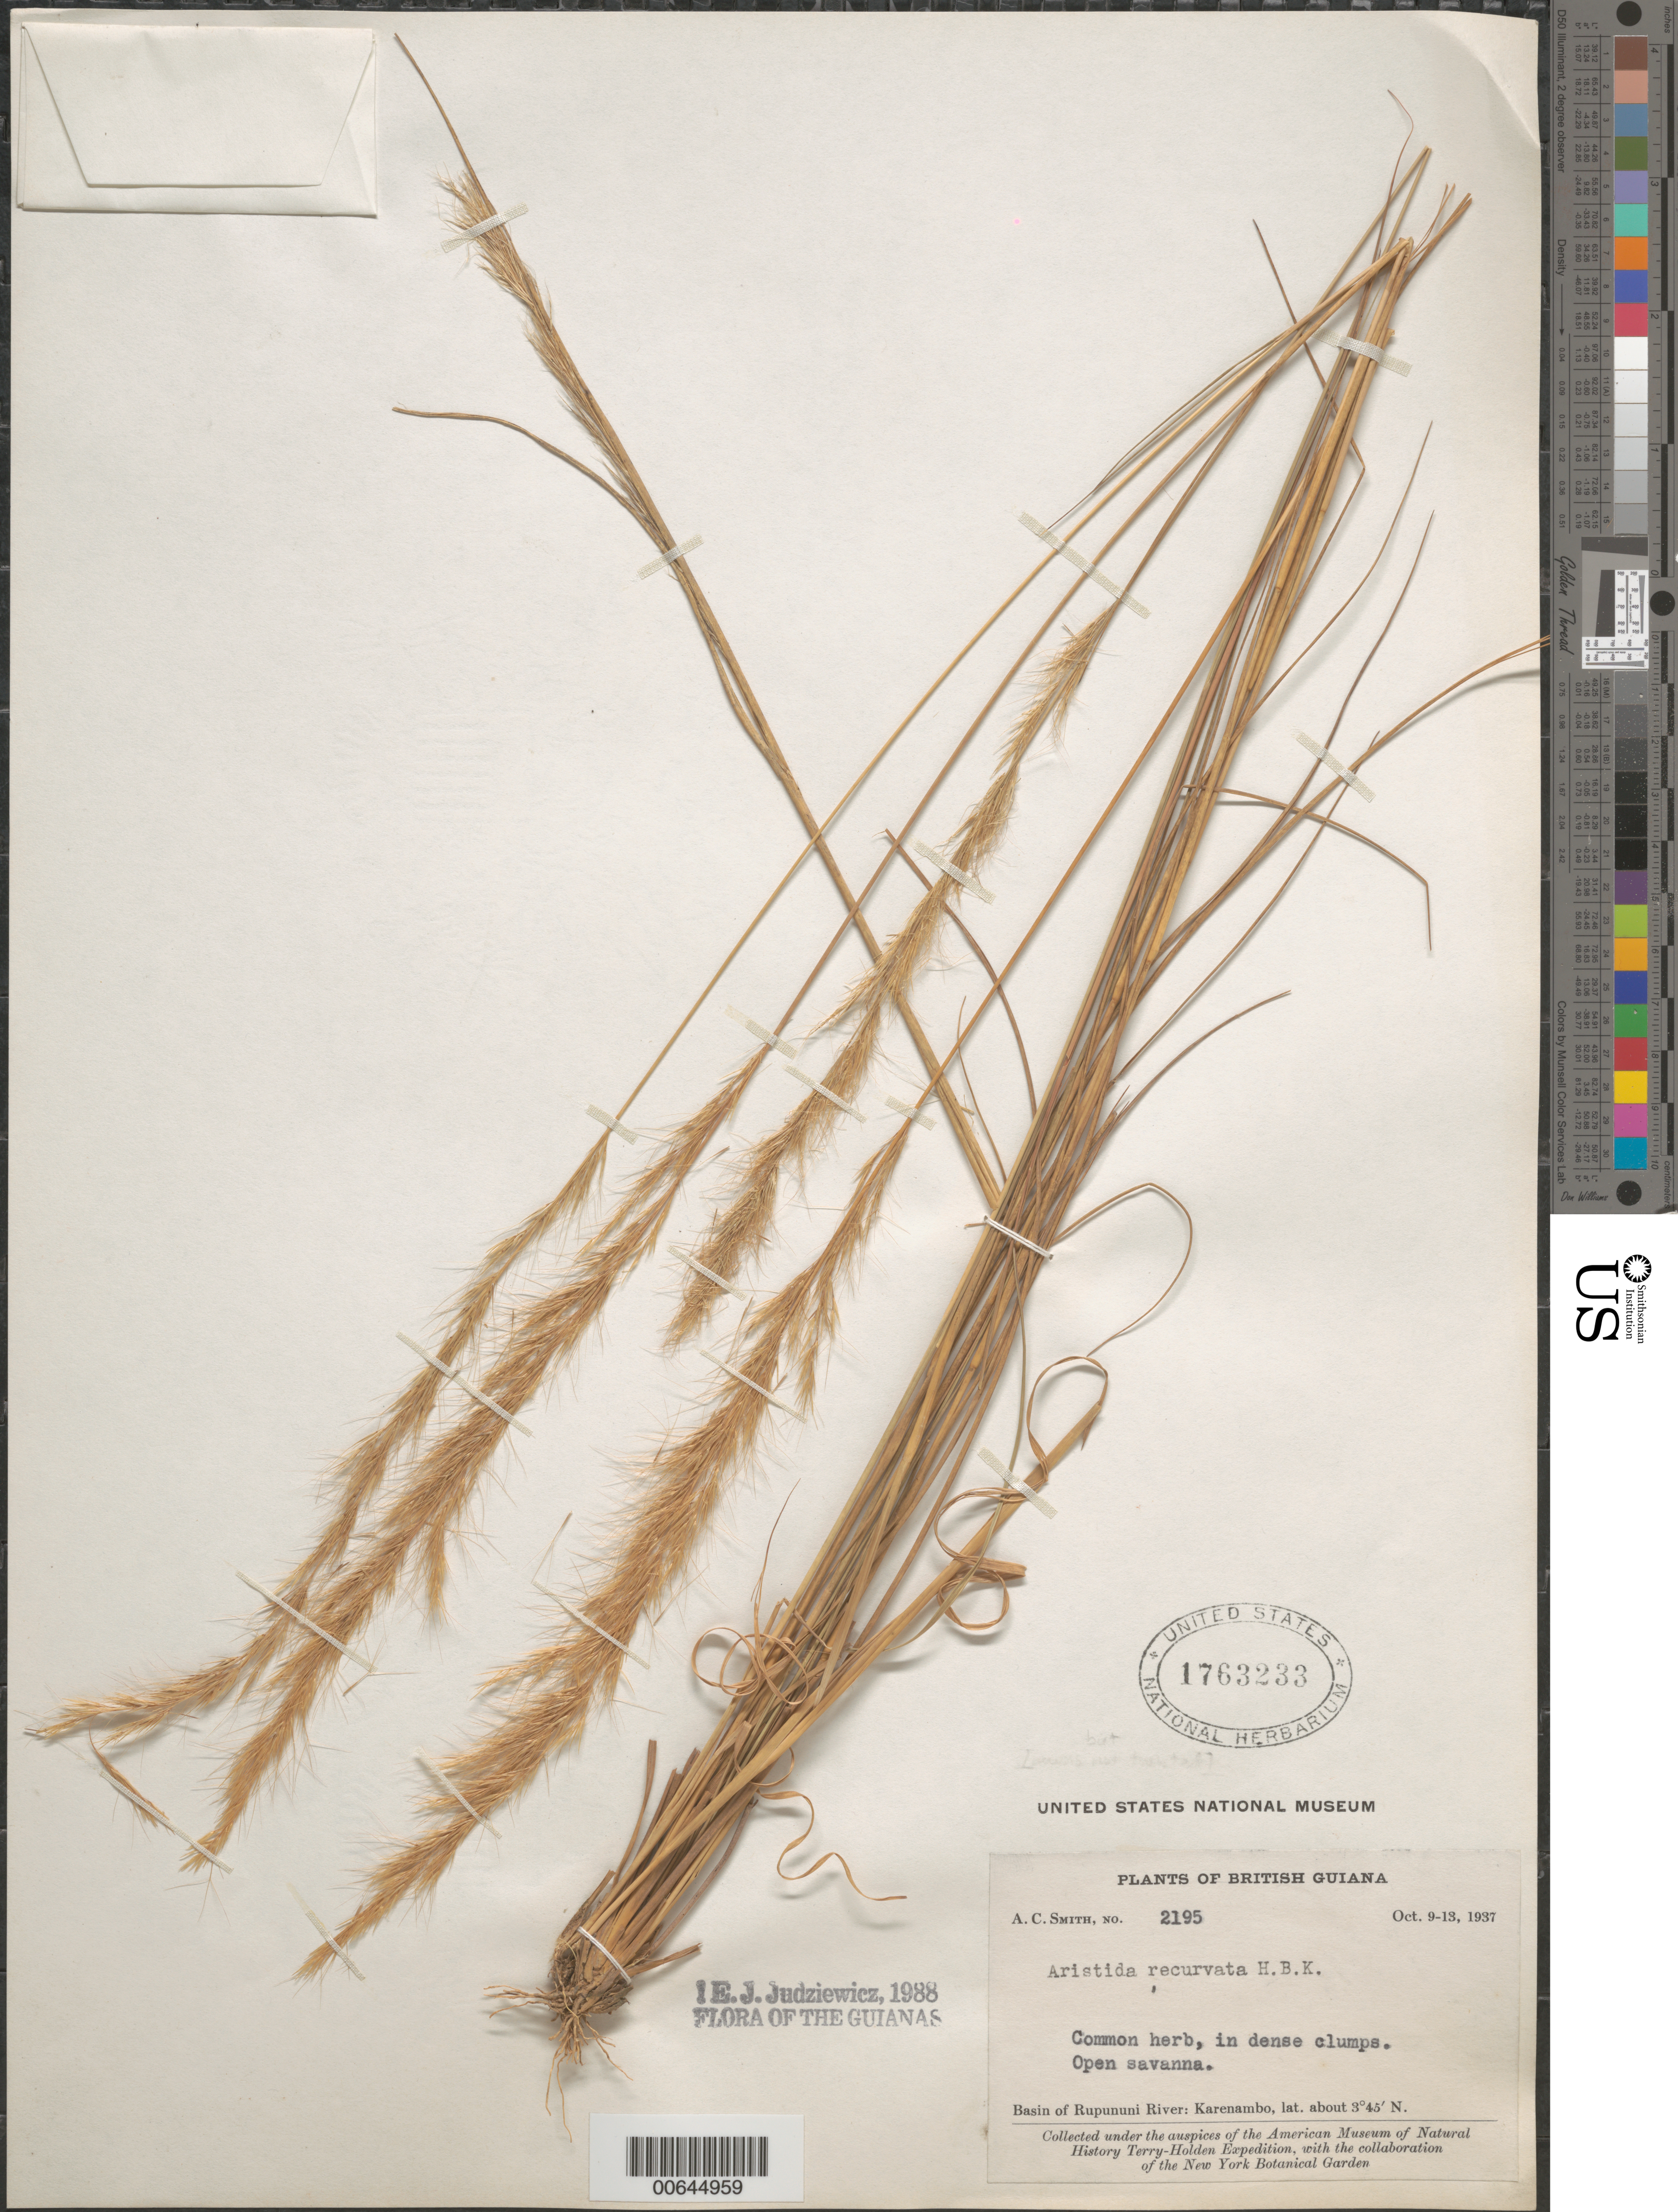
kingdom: Plantae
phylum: Tracheophyta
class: Liliopsida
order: Poales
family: Poaceae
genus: Aristida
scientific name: Aristida recurvata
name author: Kunth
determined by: Judziewicz, E. J.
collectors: A. C. Smith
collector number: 2195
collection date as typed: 9-Oct-37 to 13-Oct-37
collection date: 1937-10-09/1937-10-13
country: Guyana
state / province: U. Takutu-U. Essequibo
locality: Karanambo, Rupununi River basin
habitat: Open savanna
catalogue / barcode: US 1763233